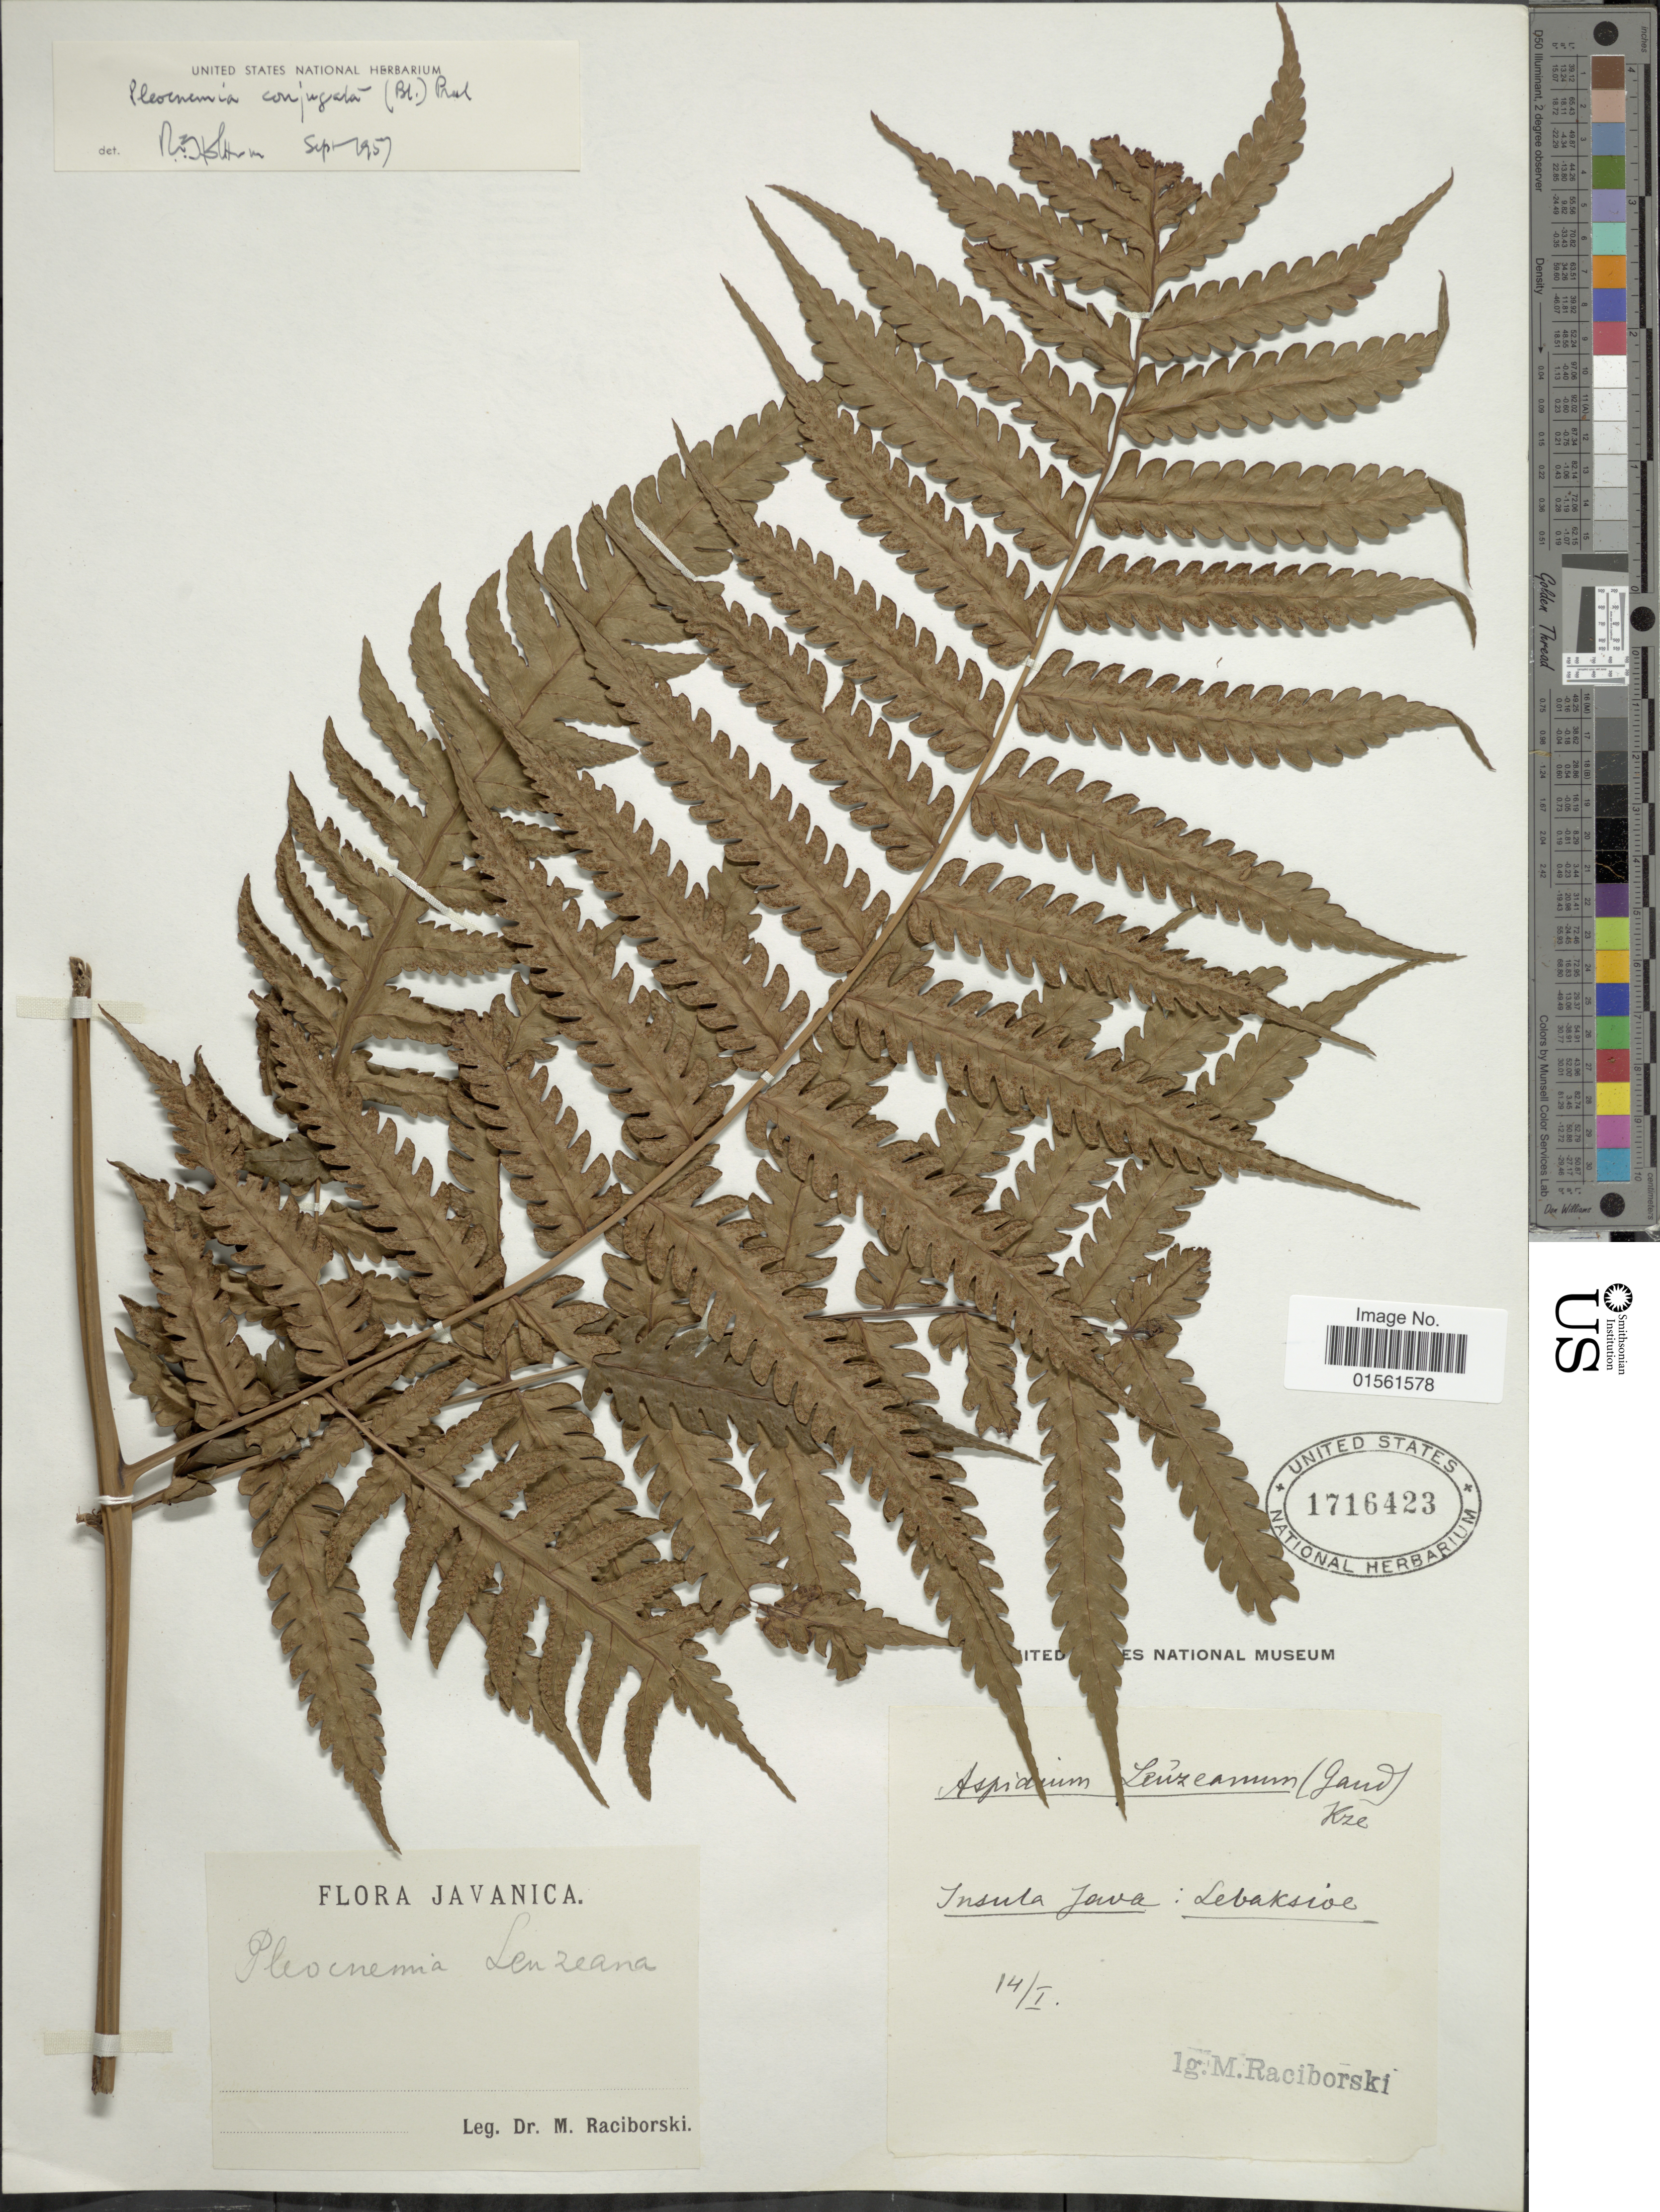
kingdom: Plantae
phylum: Tracheophyta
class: Polypodiopsida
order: Polypodiales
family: Dryopteridaceae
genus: Pleocnemia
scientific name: Pleocnemia conjugata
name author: (Blume) C. Presl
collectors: M. Raciborski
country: Indonesia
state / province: Java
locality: Insula Java:Lebaksioe. Javanica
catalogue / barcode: US 1716423